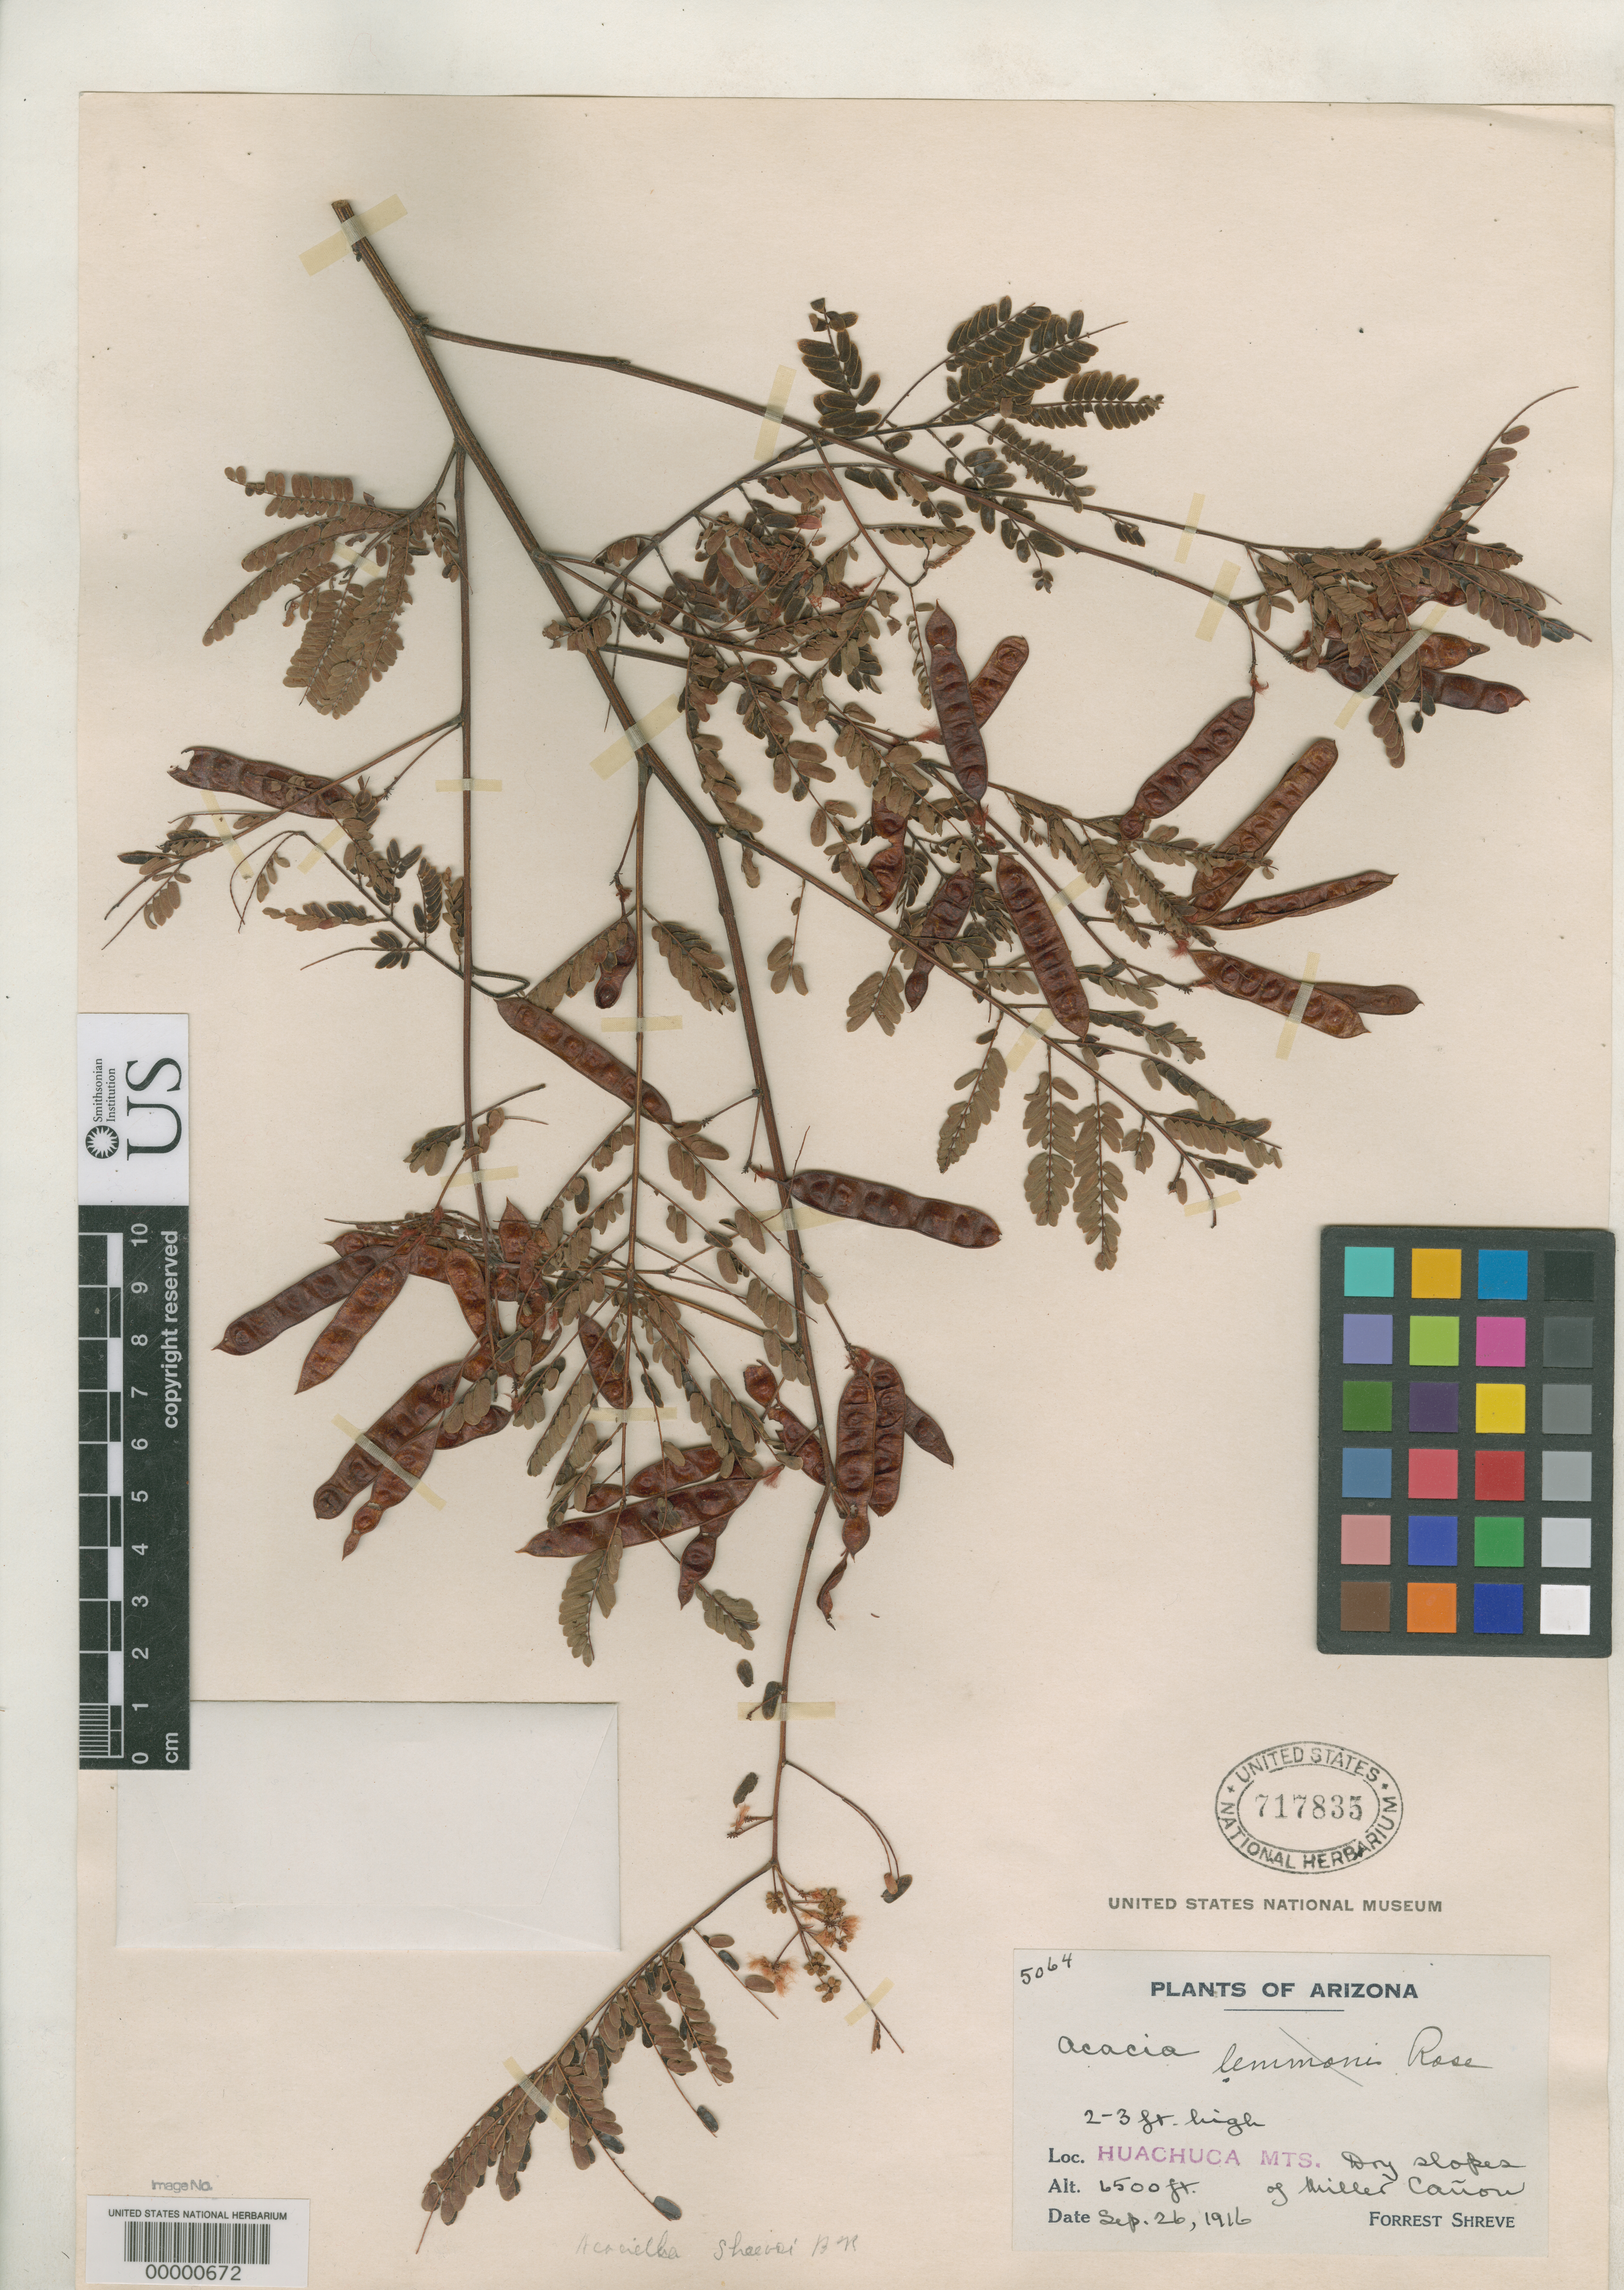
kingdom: Plantae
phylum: Tracheophyta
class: Magnoliopsida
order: Fabales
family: Fabaceae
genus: Acaciella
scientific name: Acaciella shrevei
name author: Britton & Rose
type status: Isotype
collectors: F. Shreve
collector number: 5064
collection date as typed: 26 Sep 1916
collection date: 1916-09-26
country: United States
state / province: Arizona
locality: Huachuca Mountains.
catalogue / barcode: US 717835